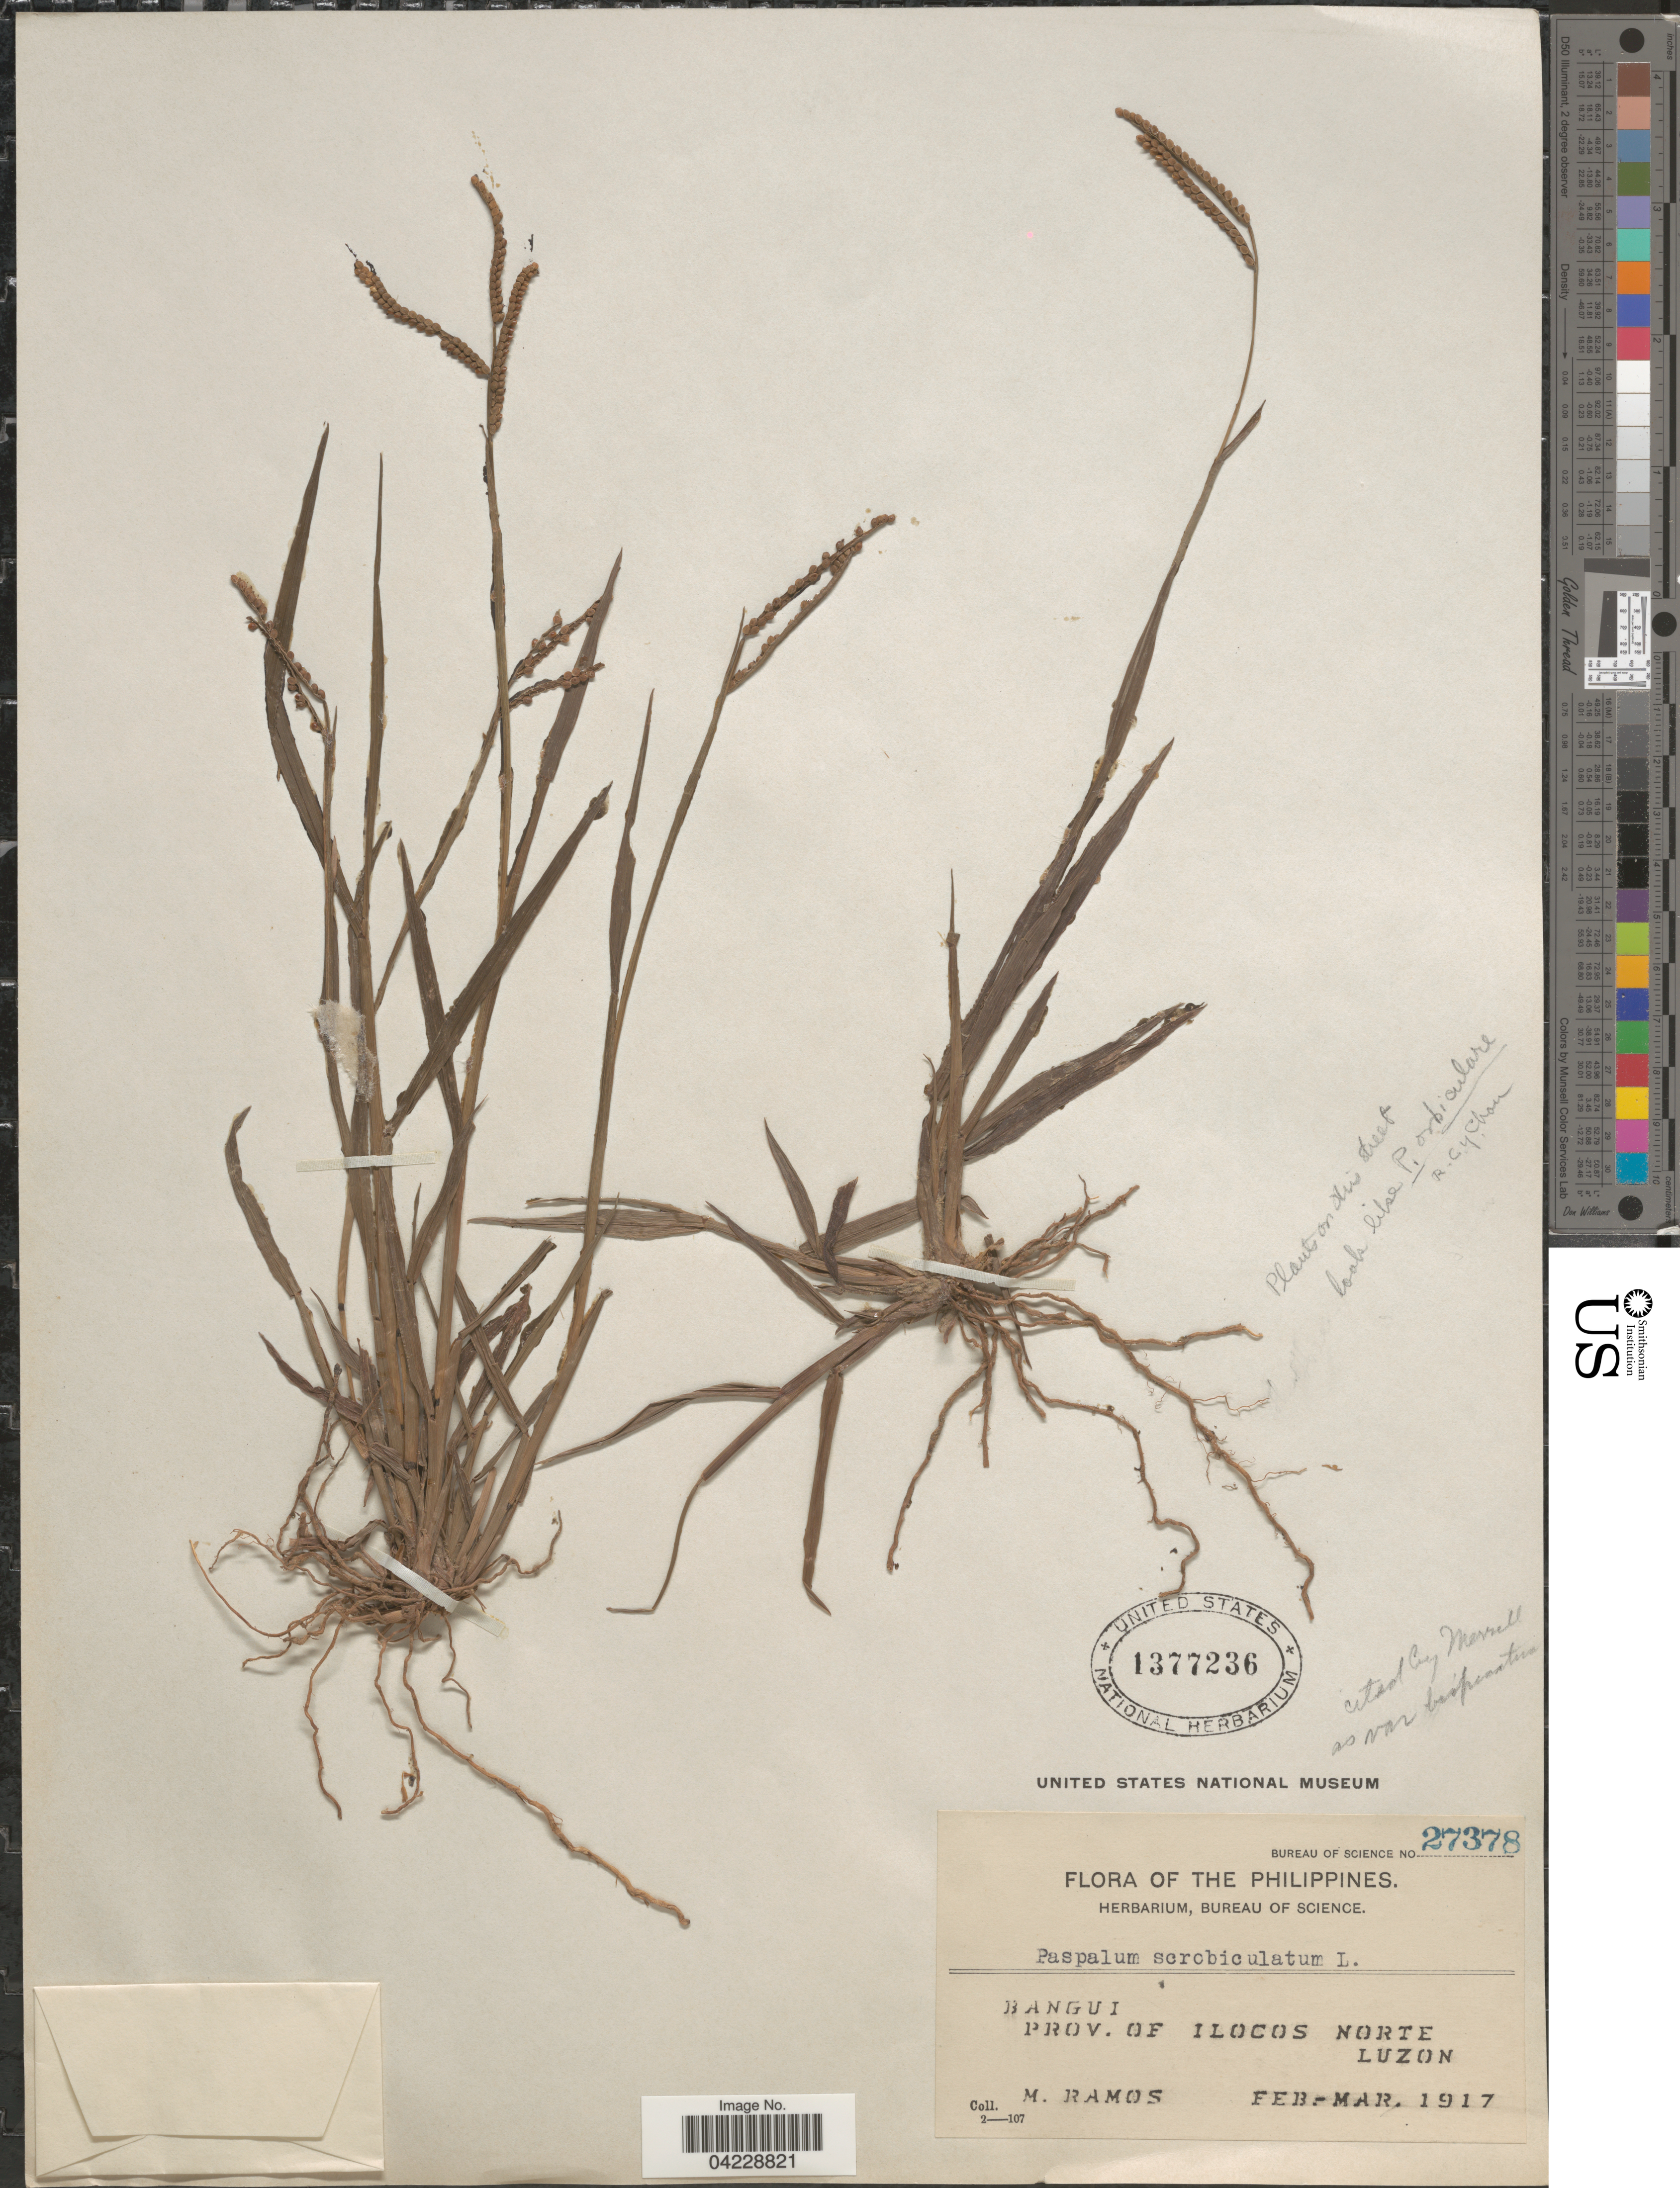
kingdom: Plantae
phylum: Tracheophyta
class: Liliopsida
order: Poales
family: Poaceae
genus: Paspalum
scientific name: Paspalum scrobiculatum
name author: L.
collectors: M. Ramos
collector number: Bureau of Science 27378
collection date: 1917-02/1917-03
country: Philippines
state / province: Ilocos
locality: Bangui. Prov. of Ilocos Norte. Luzon.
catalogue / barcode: US 1377236